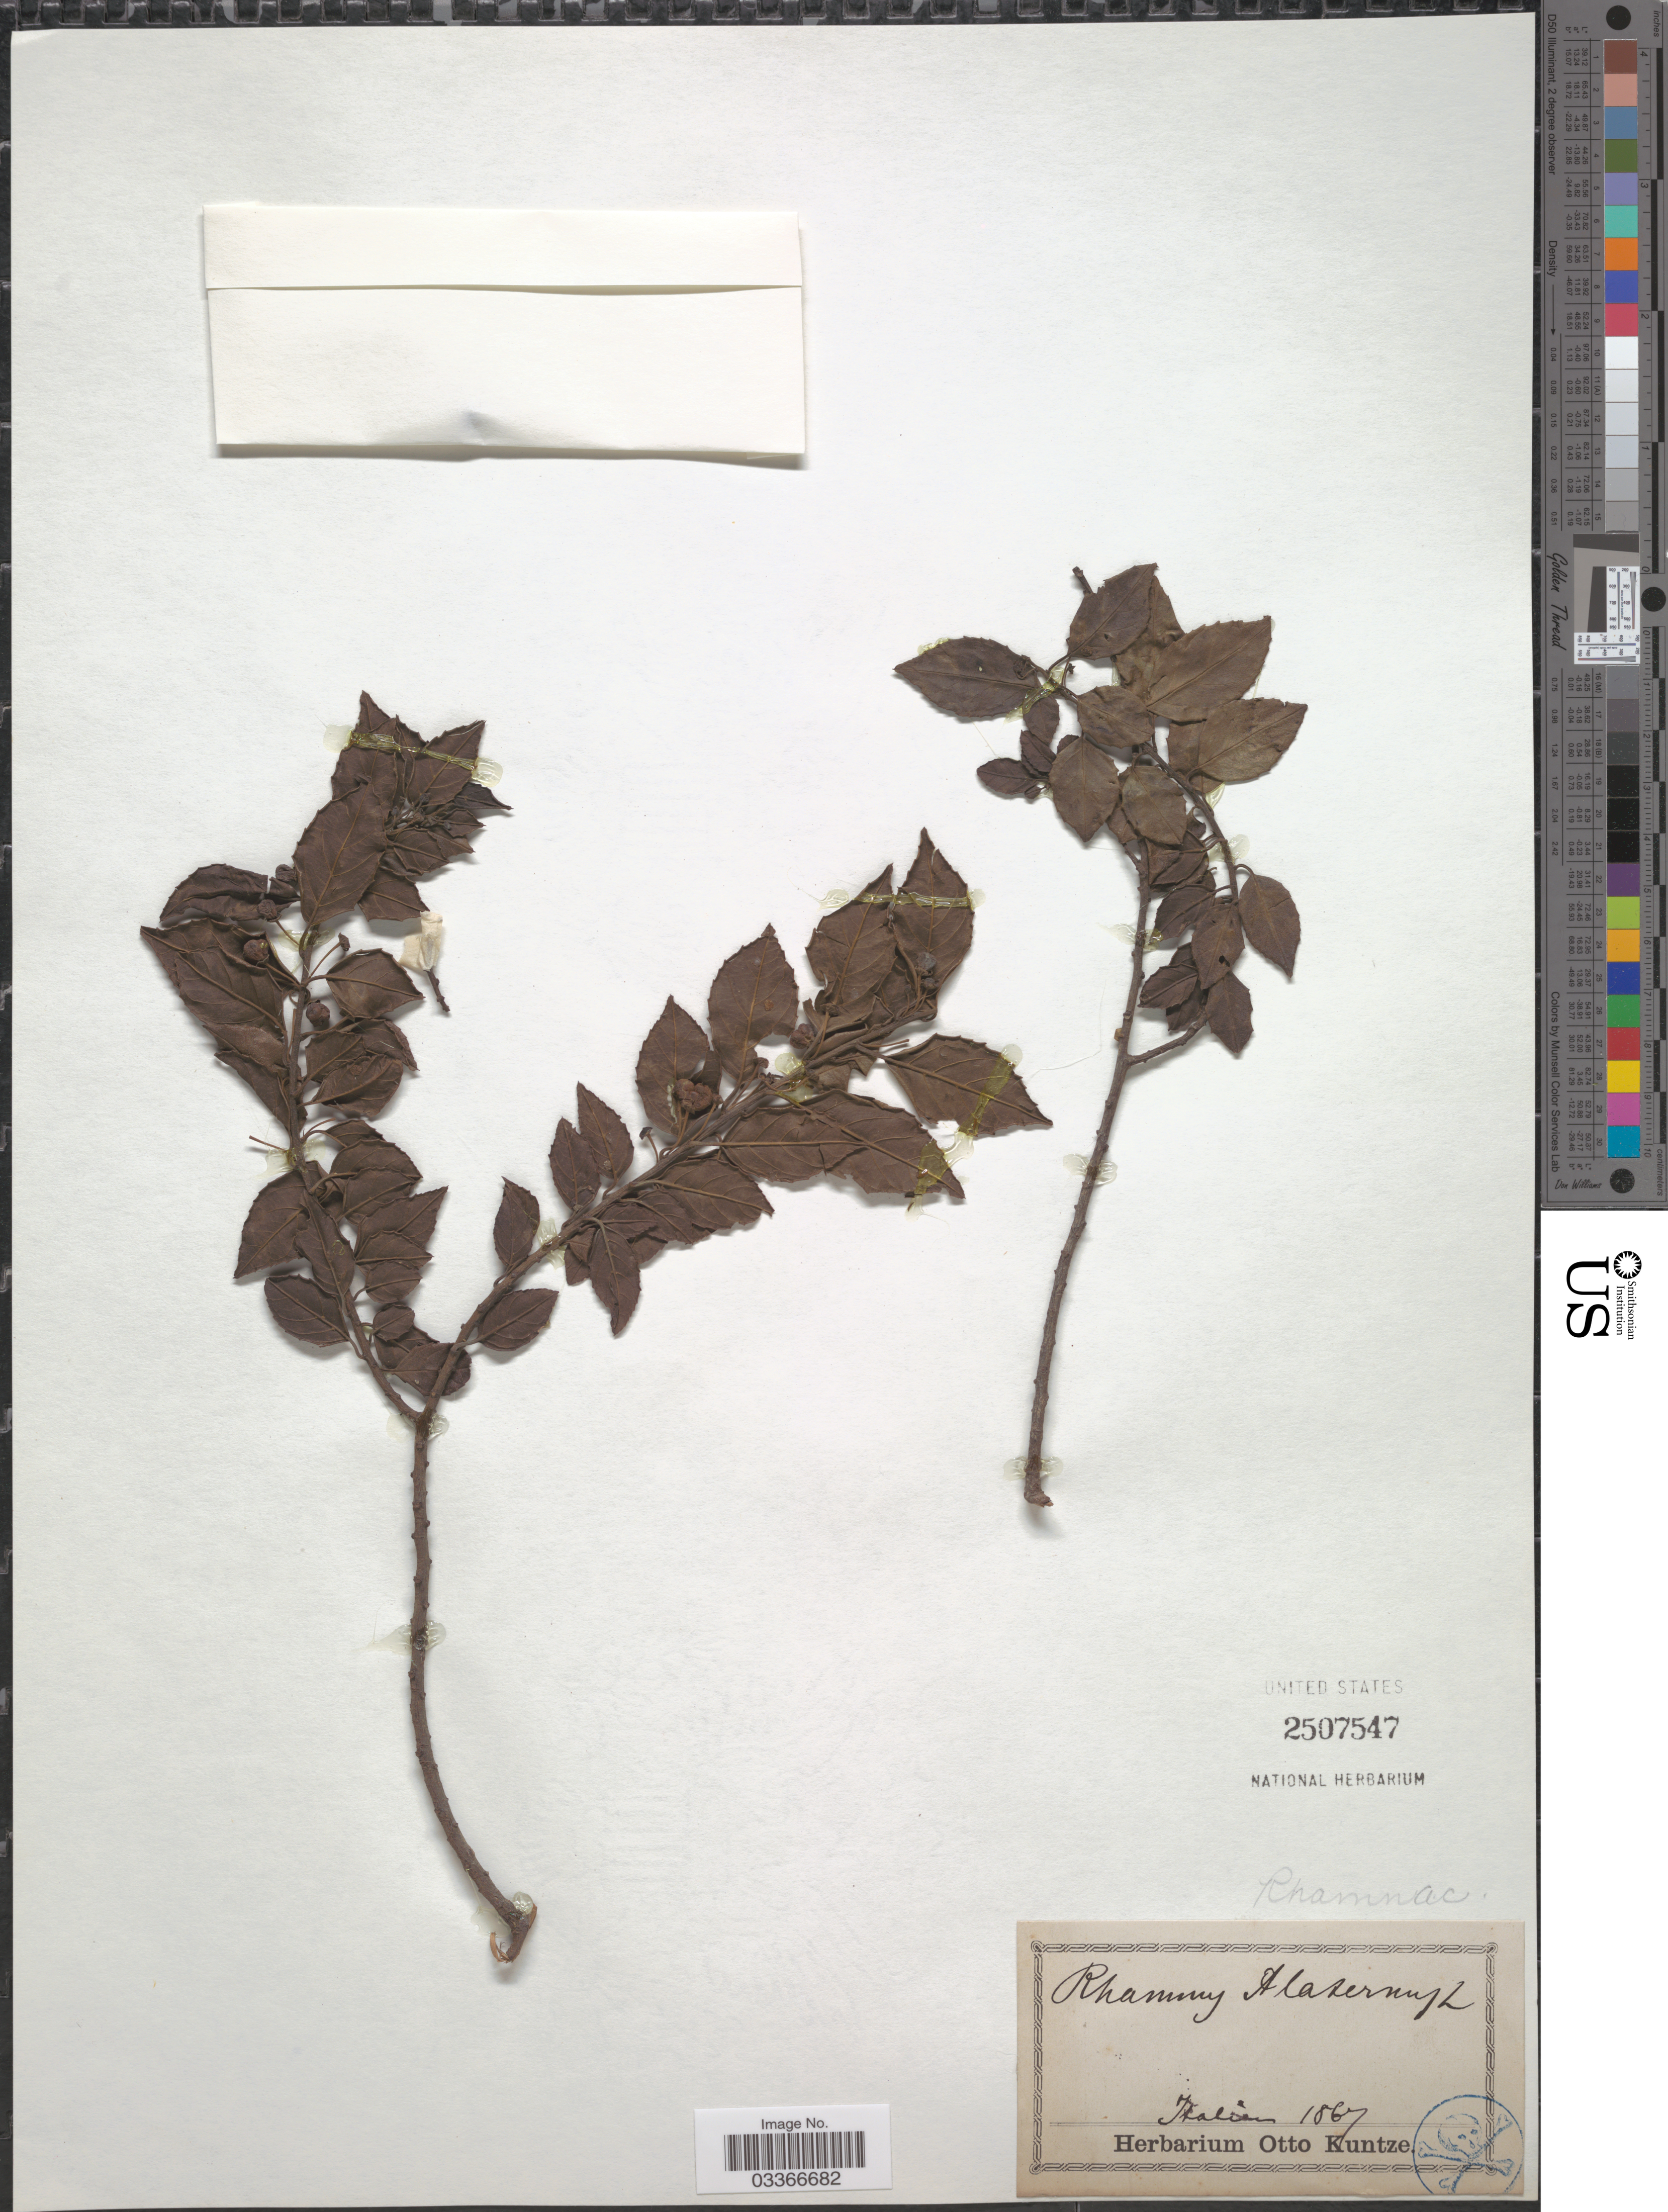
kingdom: Plantae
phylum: Tracheophyta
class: Magnoliopsida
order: Rosales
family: Rhamnaceae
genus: Rhamnus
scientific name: Rhamnus alaternus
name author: L.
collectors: ex herb. Otto Kuntze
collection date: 1867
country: Italy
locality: Italien.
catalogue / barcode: US 2507547